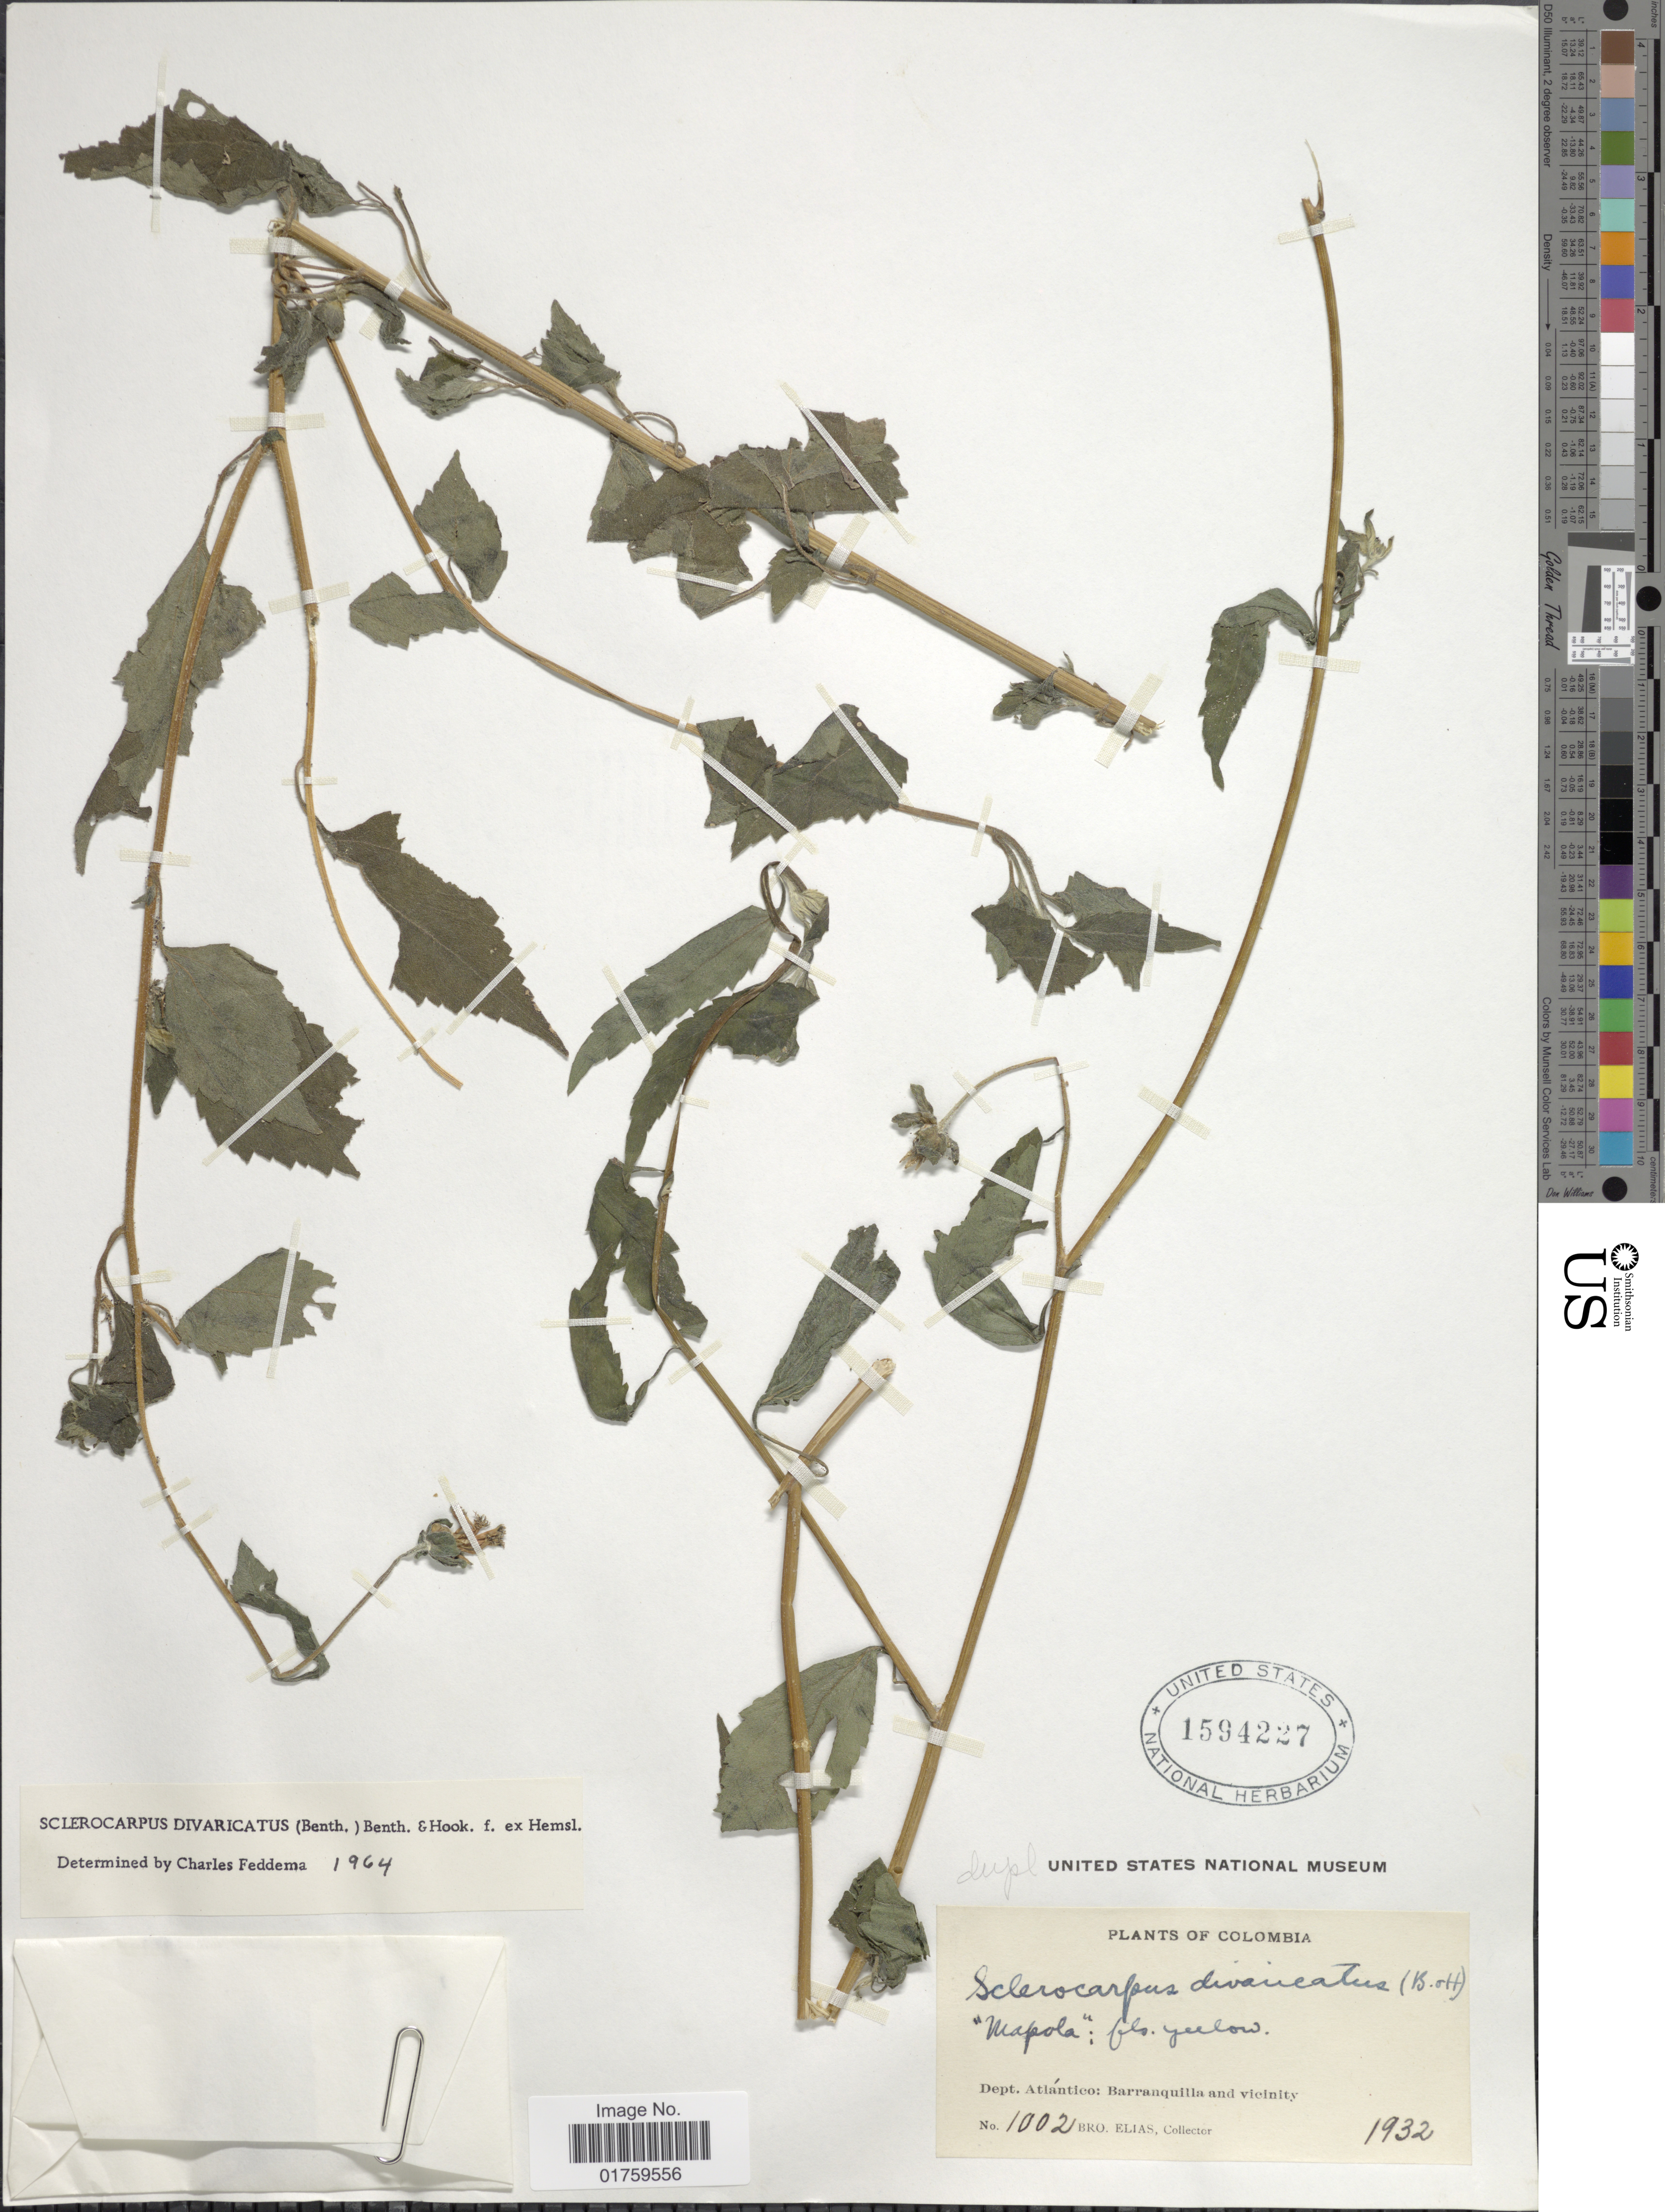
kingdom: Plantae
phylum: Tracheophyta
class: Magnoliopsida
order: Asterales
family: Asteraceae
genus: Sclerocarpus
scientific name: Sclerocarpus divaricatus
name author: (Benth.) Benth. & Hook. f. ex Hemsl.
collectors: Bro. Elias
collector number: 1002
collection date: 1932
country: Colombia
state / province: Atlántico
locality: Dept. Atlántico: Barranquilla and vicinity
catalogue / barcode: US 1594227